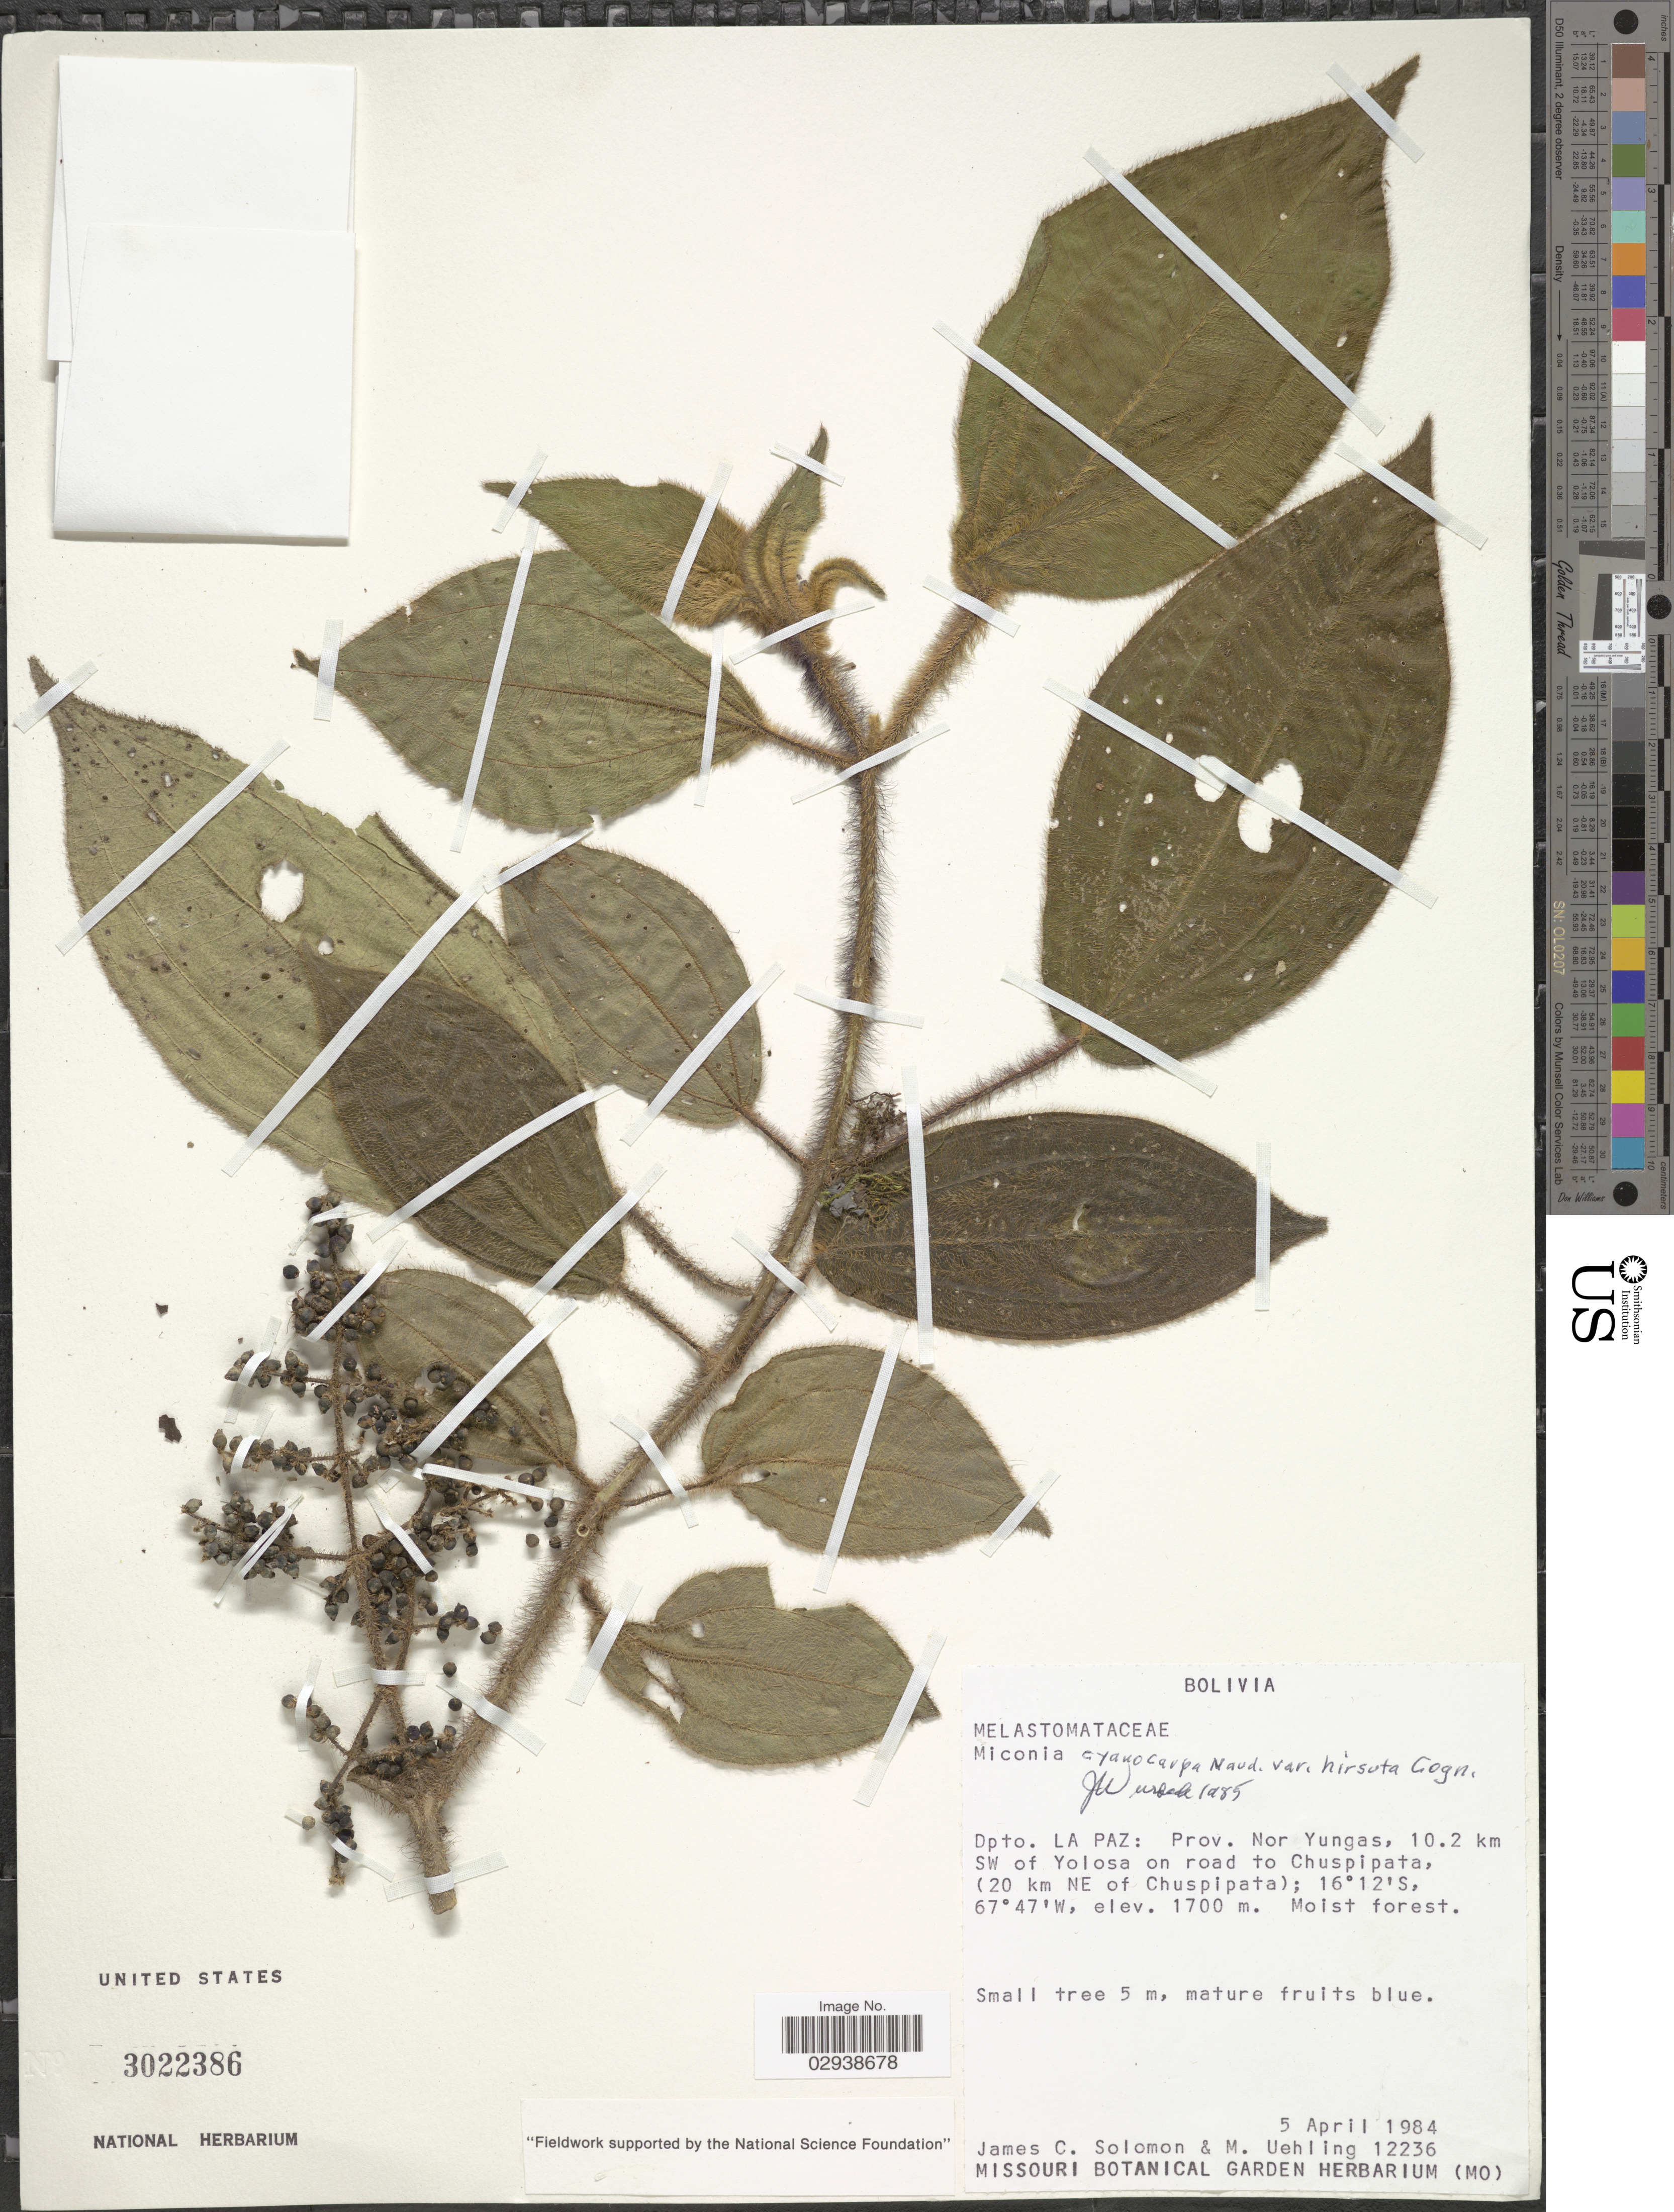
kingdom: Plantae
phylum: Tracheophyta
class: Magnoliopsida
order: Myrtales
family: Melastomataceae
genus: Miconia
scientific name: Miconia cyanocarpa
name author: Naudin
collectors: J. C. Solomon & M. Uehling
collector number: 12236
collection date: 1984-04-05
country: Bolivia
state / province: La Paz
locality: Dpto. La Paz: Prov. Nor Yungas, 10.2 km SW of Yolosa on road to Chuspipata (20 km NE to Chuspipata).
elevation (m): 1700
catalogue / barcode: US 3022386